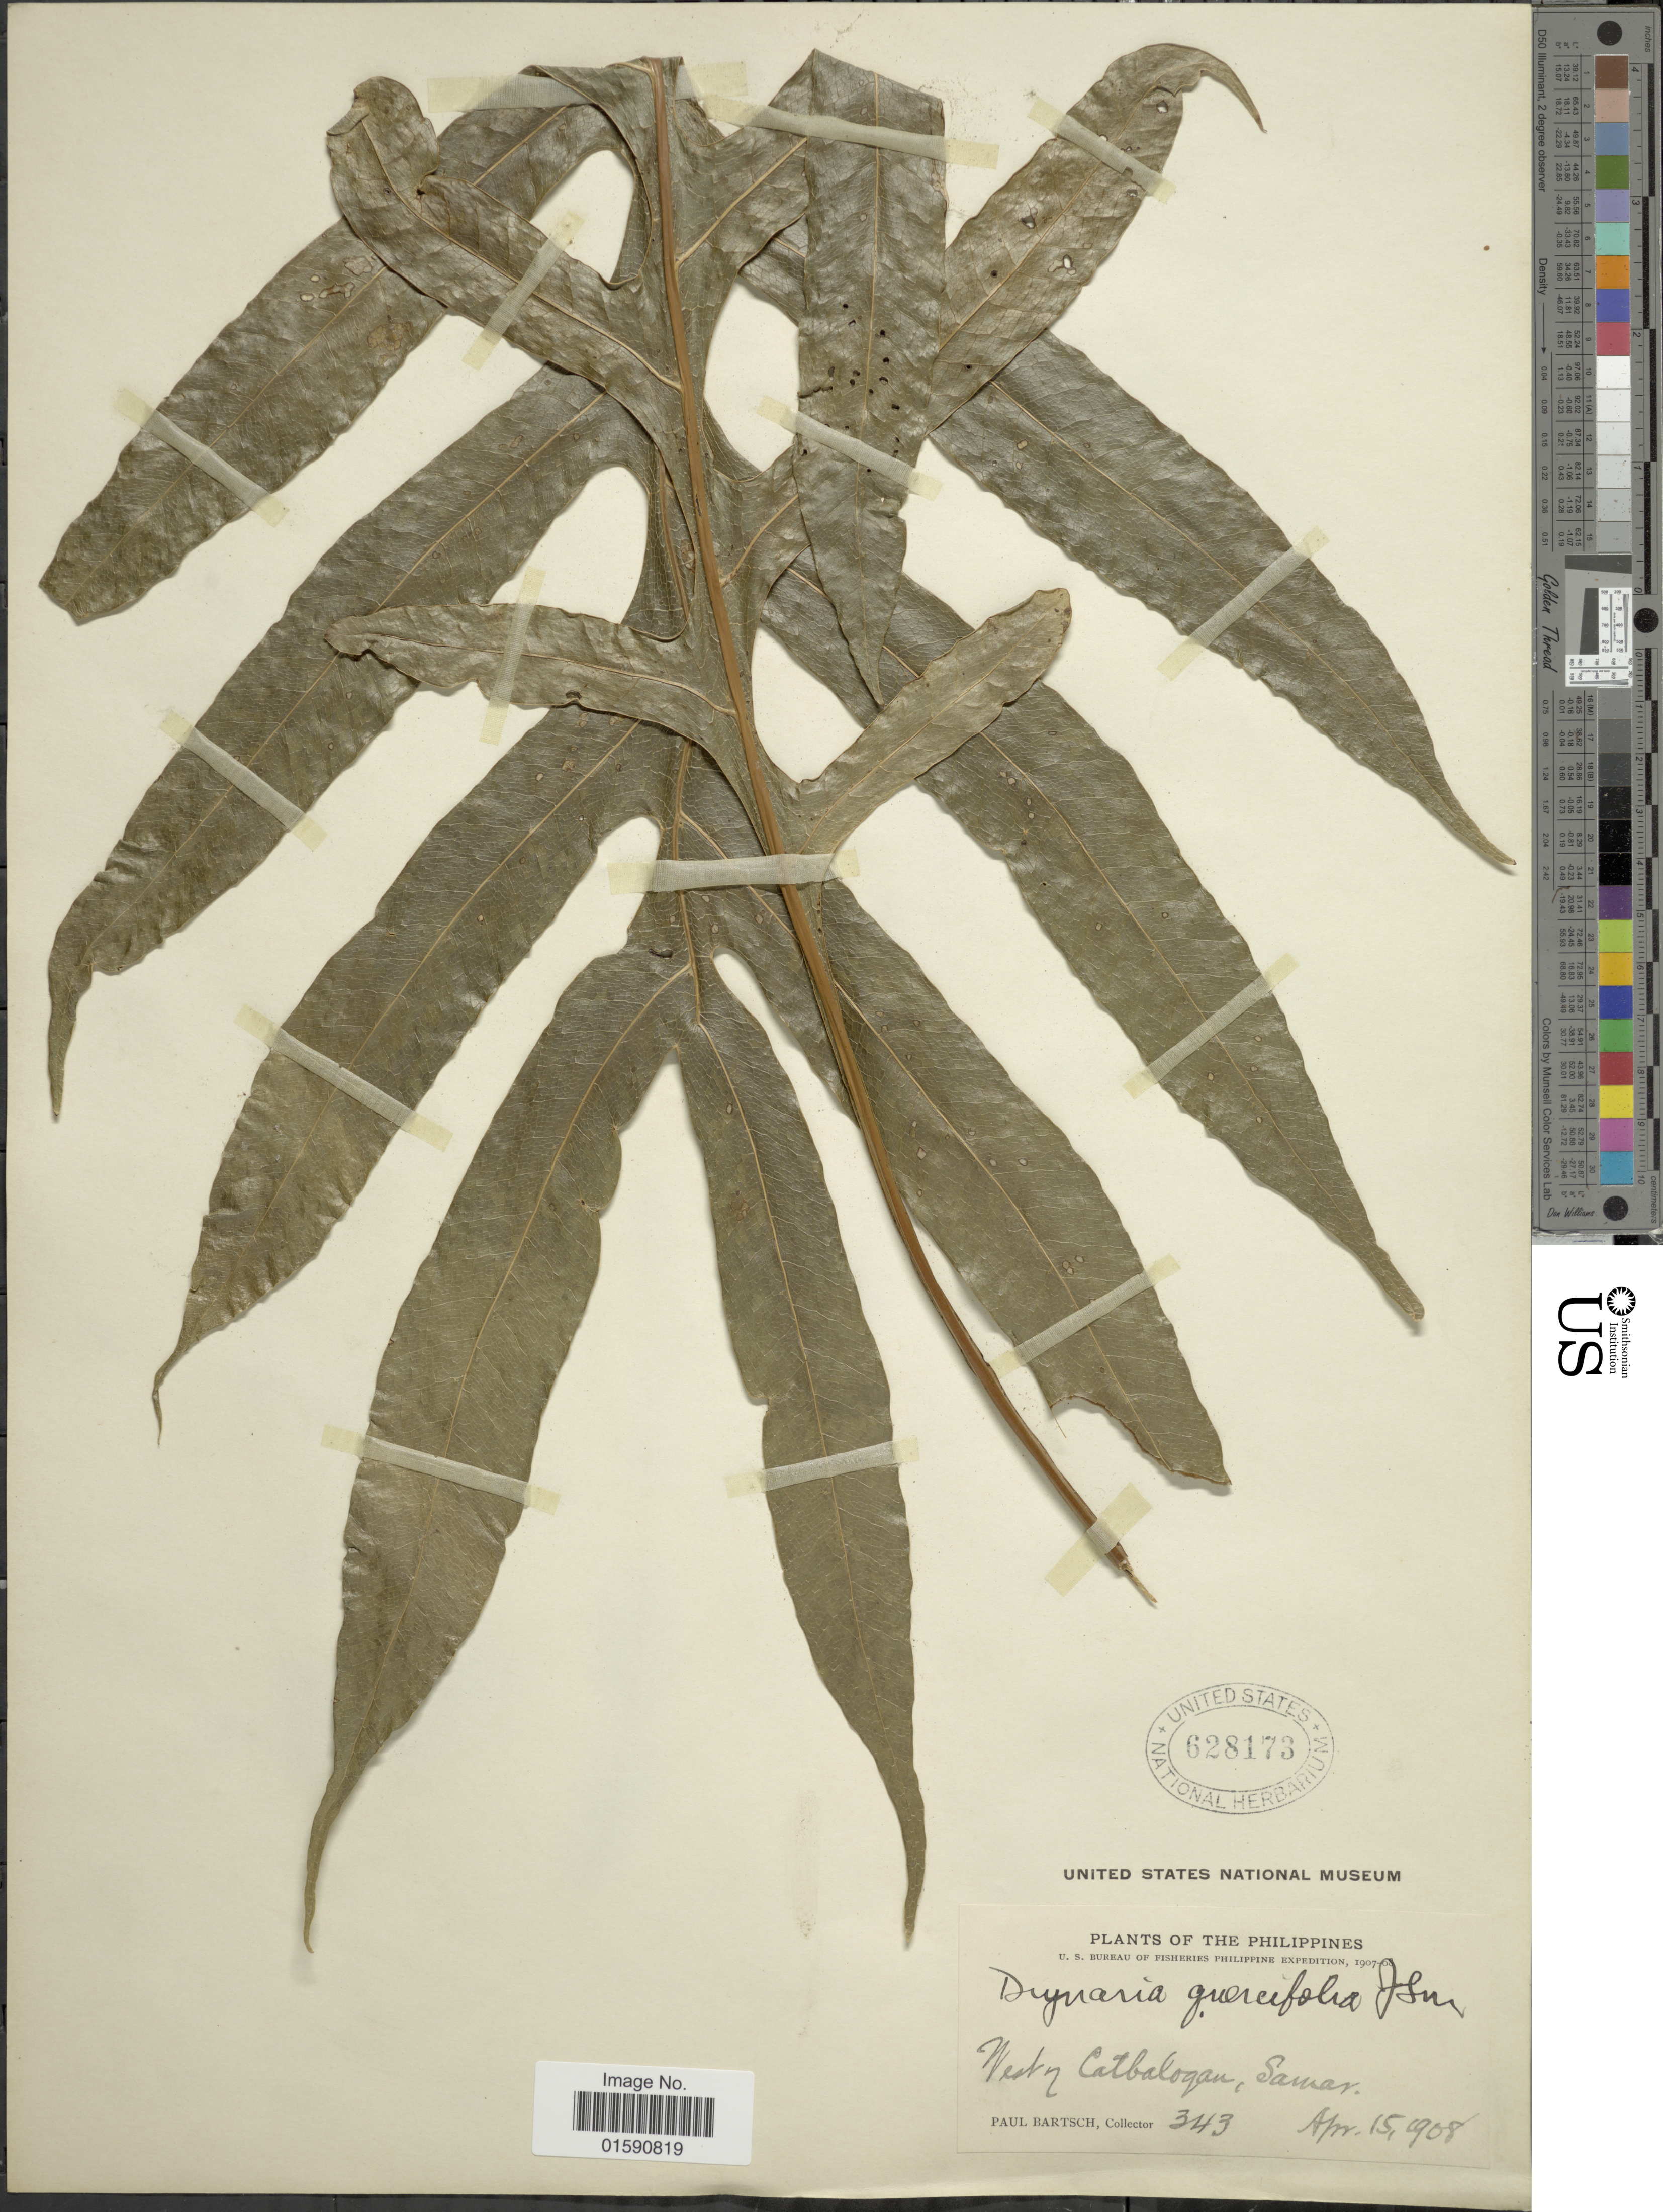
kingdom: Plantae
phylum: Tracheophyta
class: Polypodiopsida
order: Polypodiales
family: Polypodiaceae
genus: Drynaria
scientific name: Drynaria quercifolia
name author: (L.) J. Sm.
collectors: P. Bartsch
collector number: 343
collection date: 1908-04-15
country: Philippines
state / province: Eastern Visayas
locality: West y Catbalogan, Samar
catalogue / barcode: US 628173